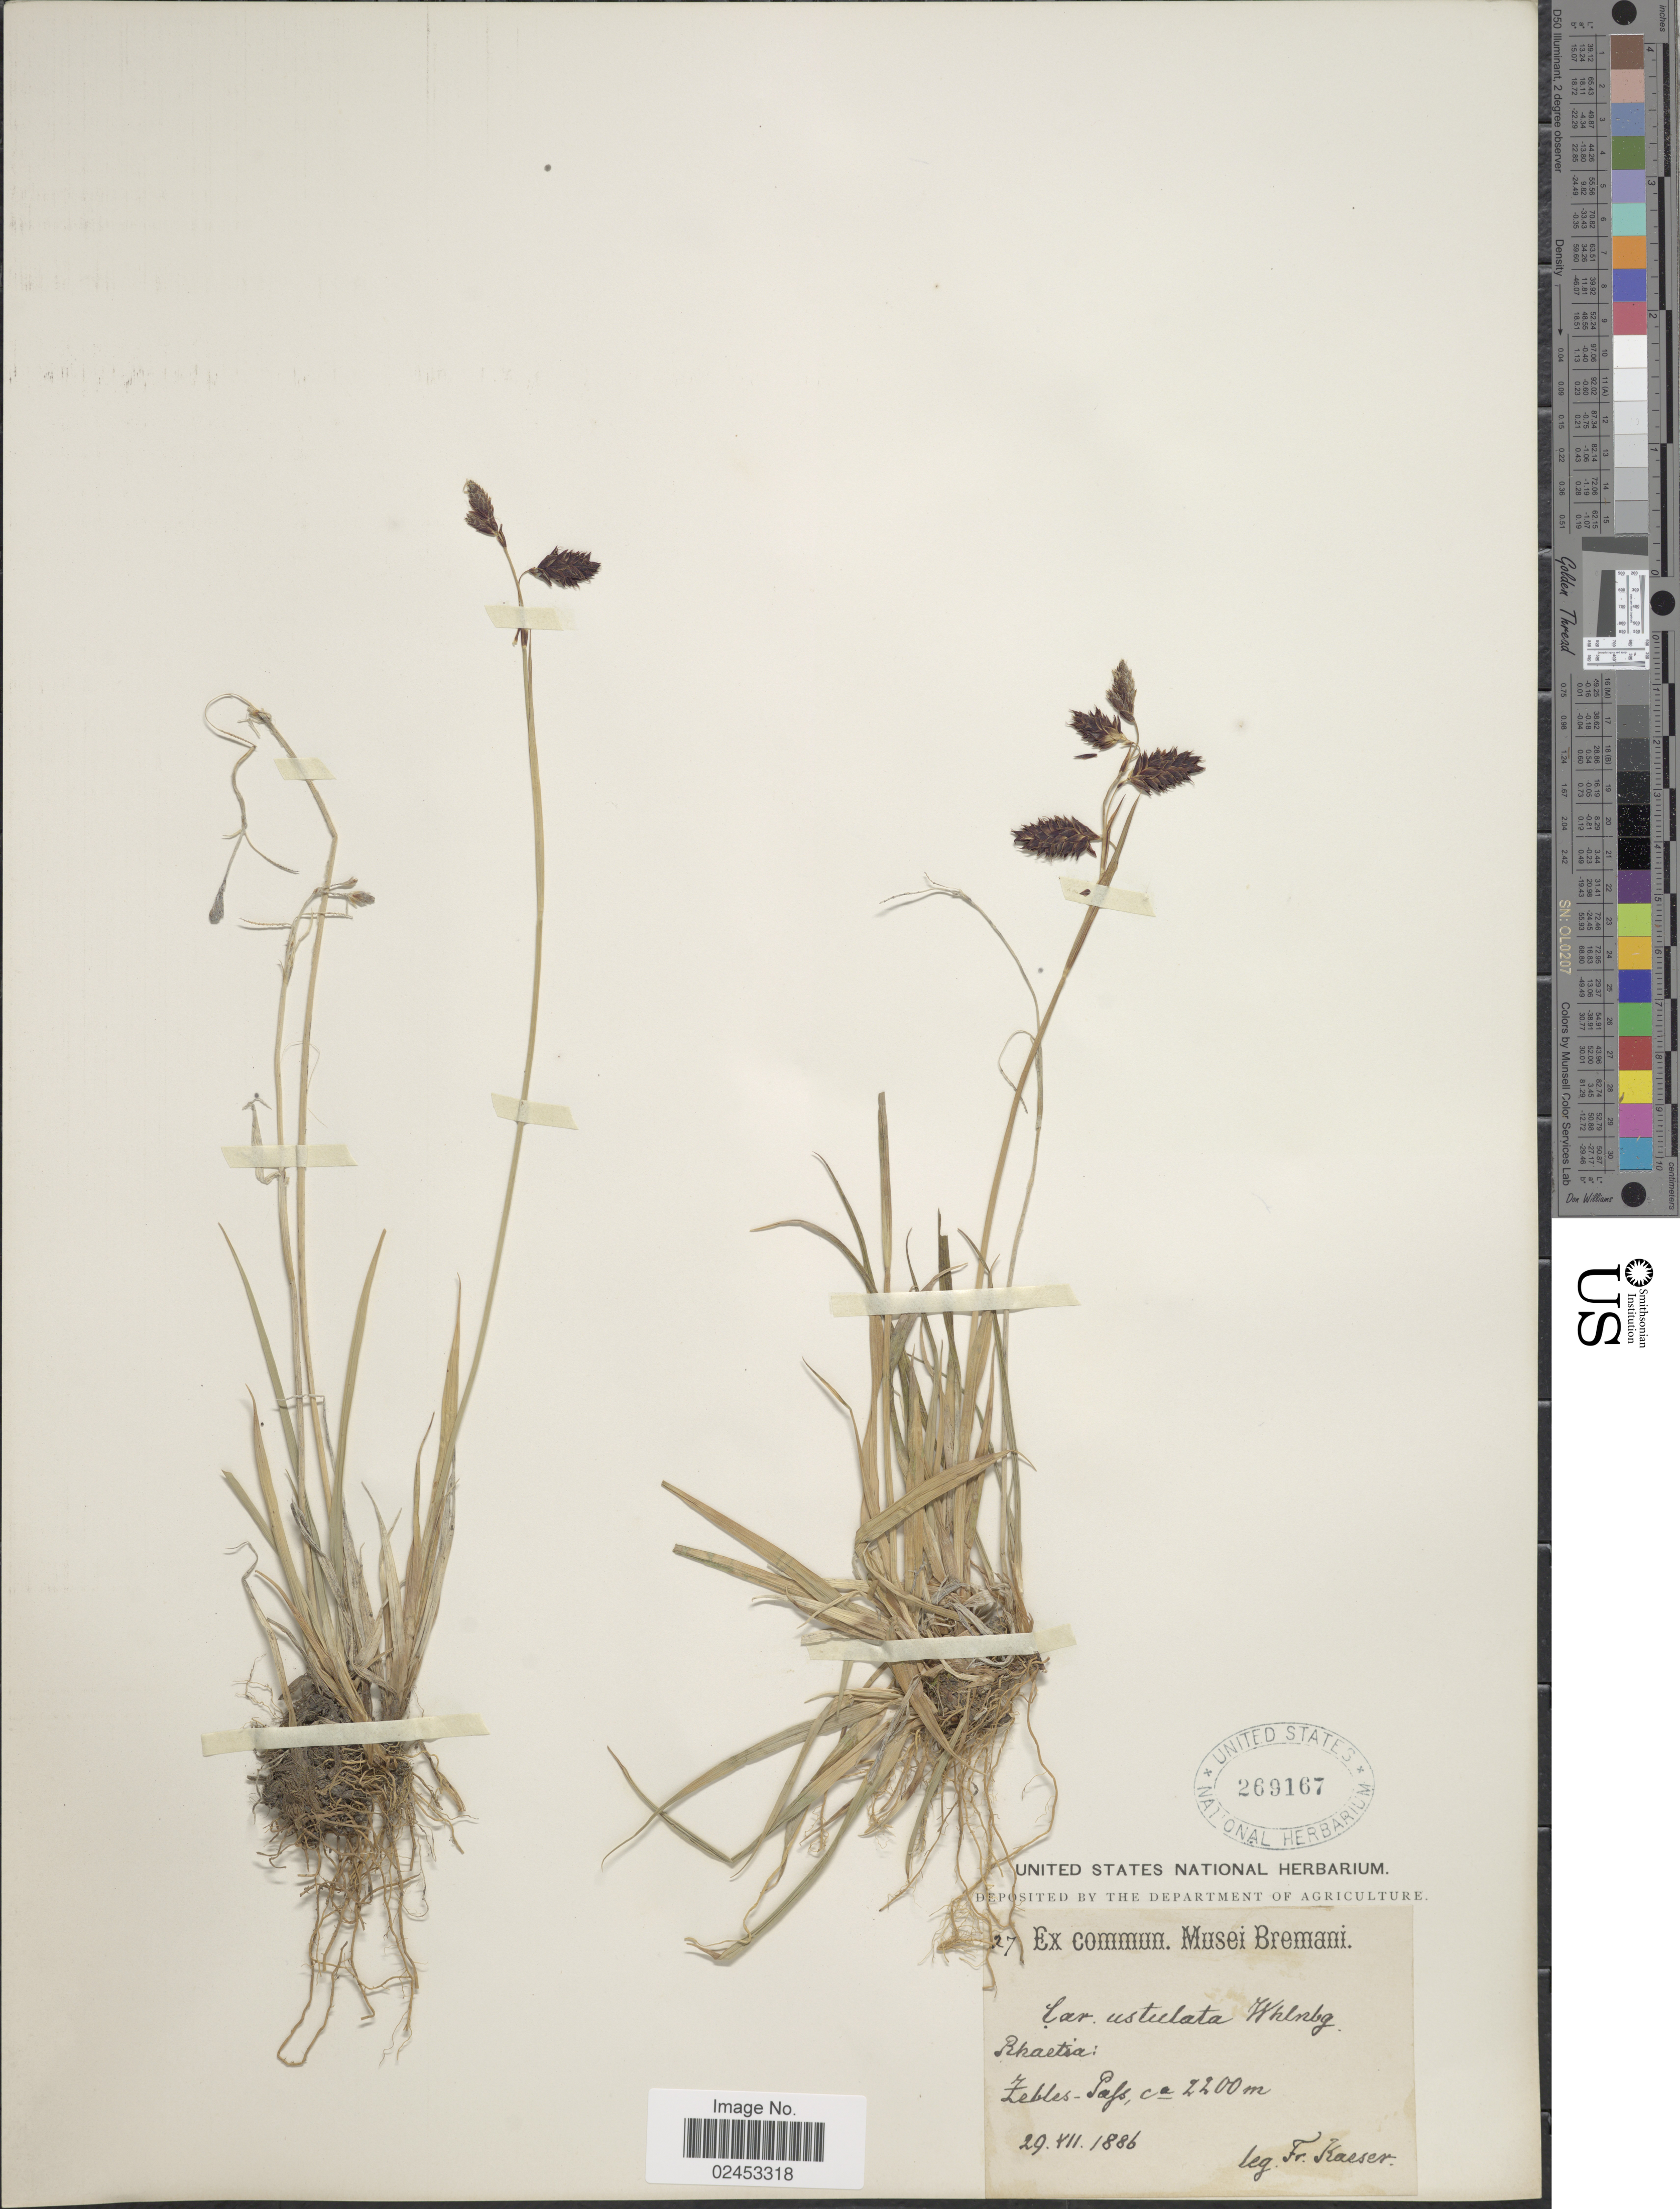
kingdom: Plantae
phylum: Tracheophyta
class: Liliopsida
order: Poales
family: Cyperaceae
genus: Carex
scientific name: Carex atrofusca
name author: Schkuhr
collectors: Kaeser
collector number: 27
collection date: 1886-07-29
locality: Rhaetia: Zebles-Pafs [interpreted].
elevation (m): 2200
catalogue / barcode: US 269167